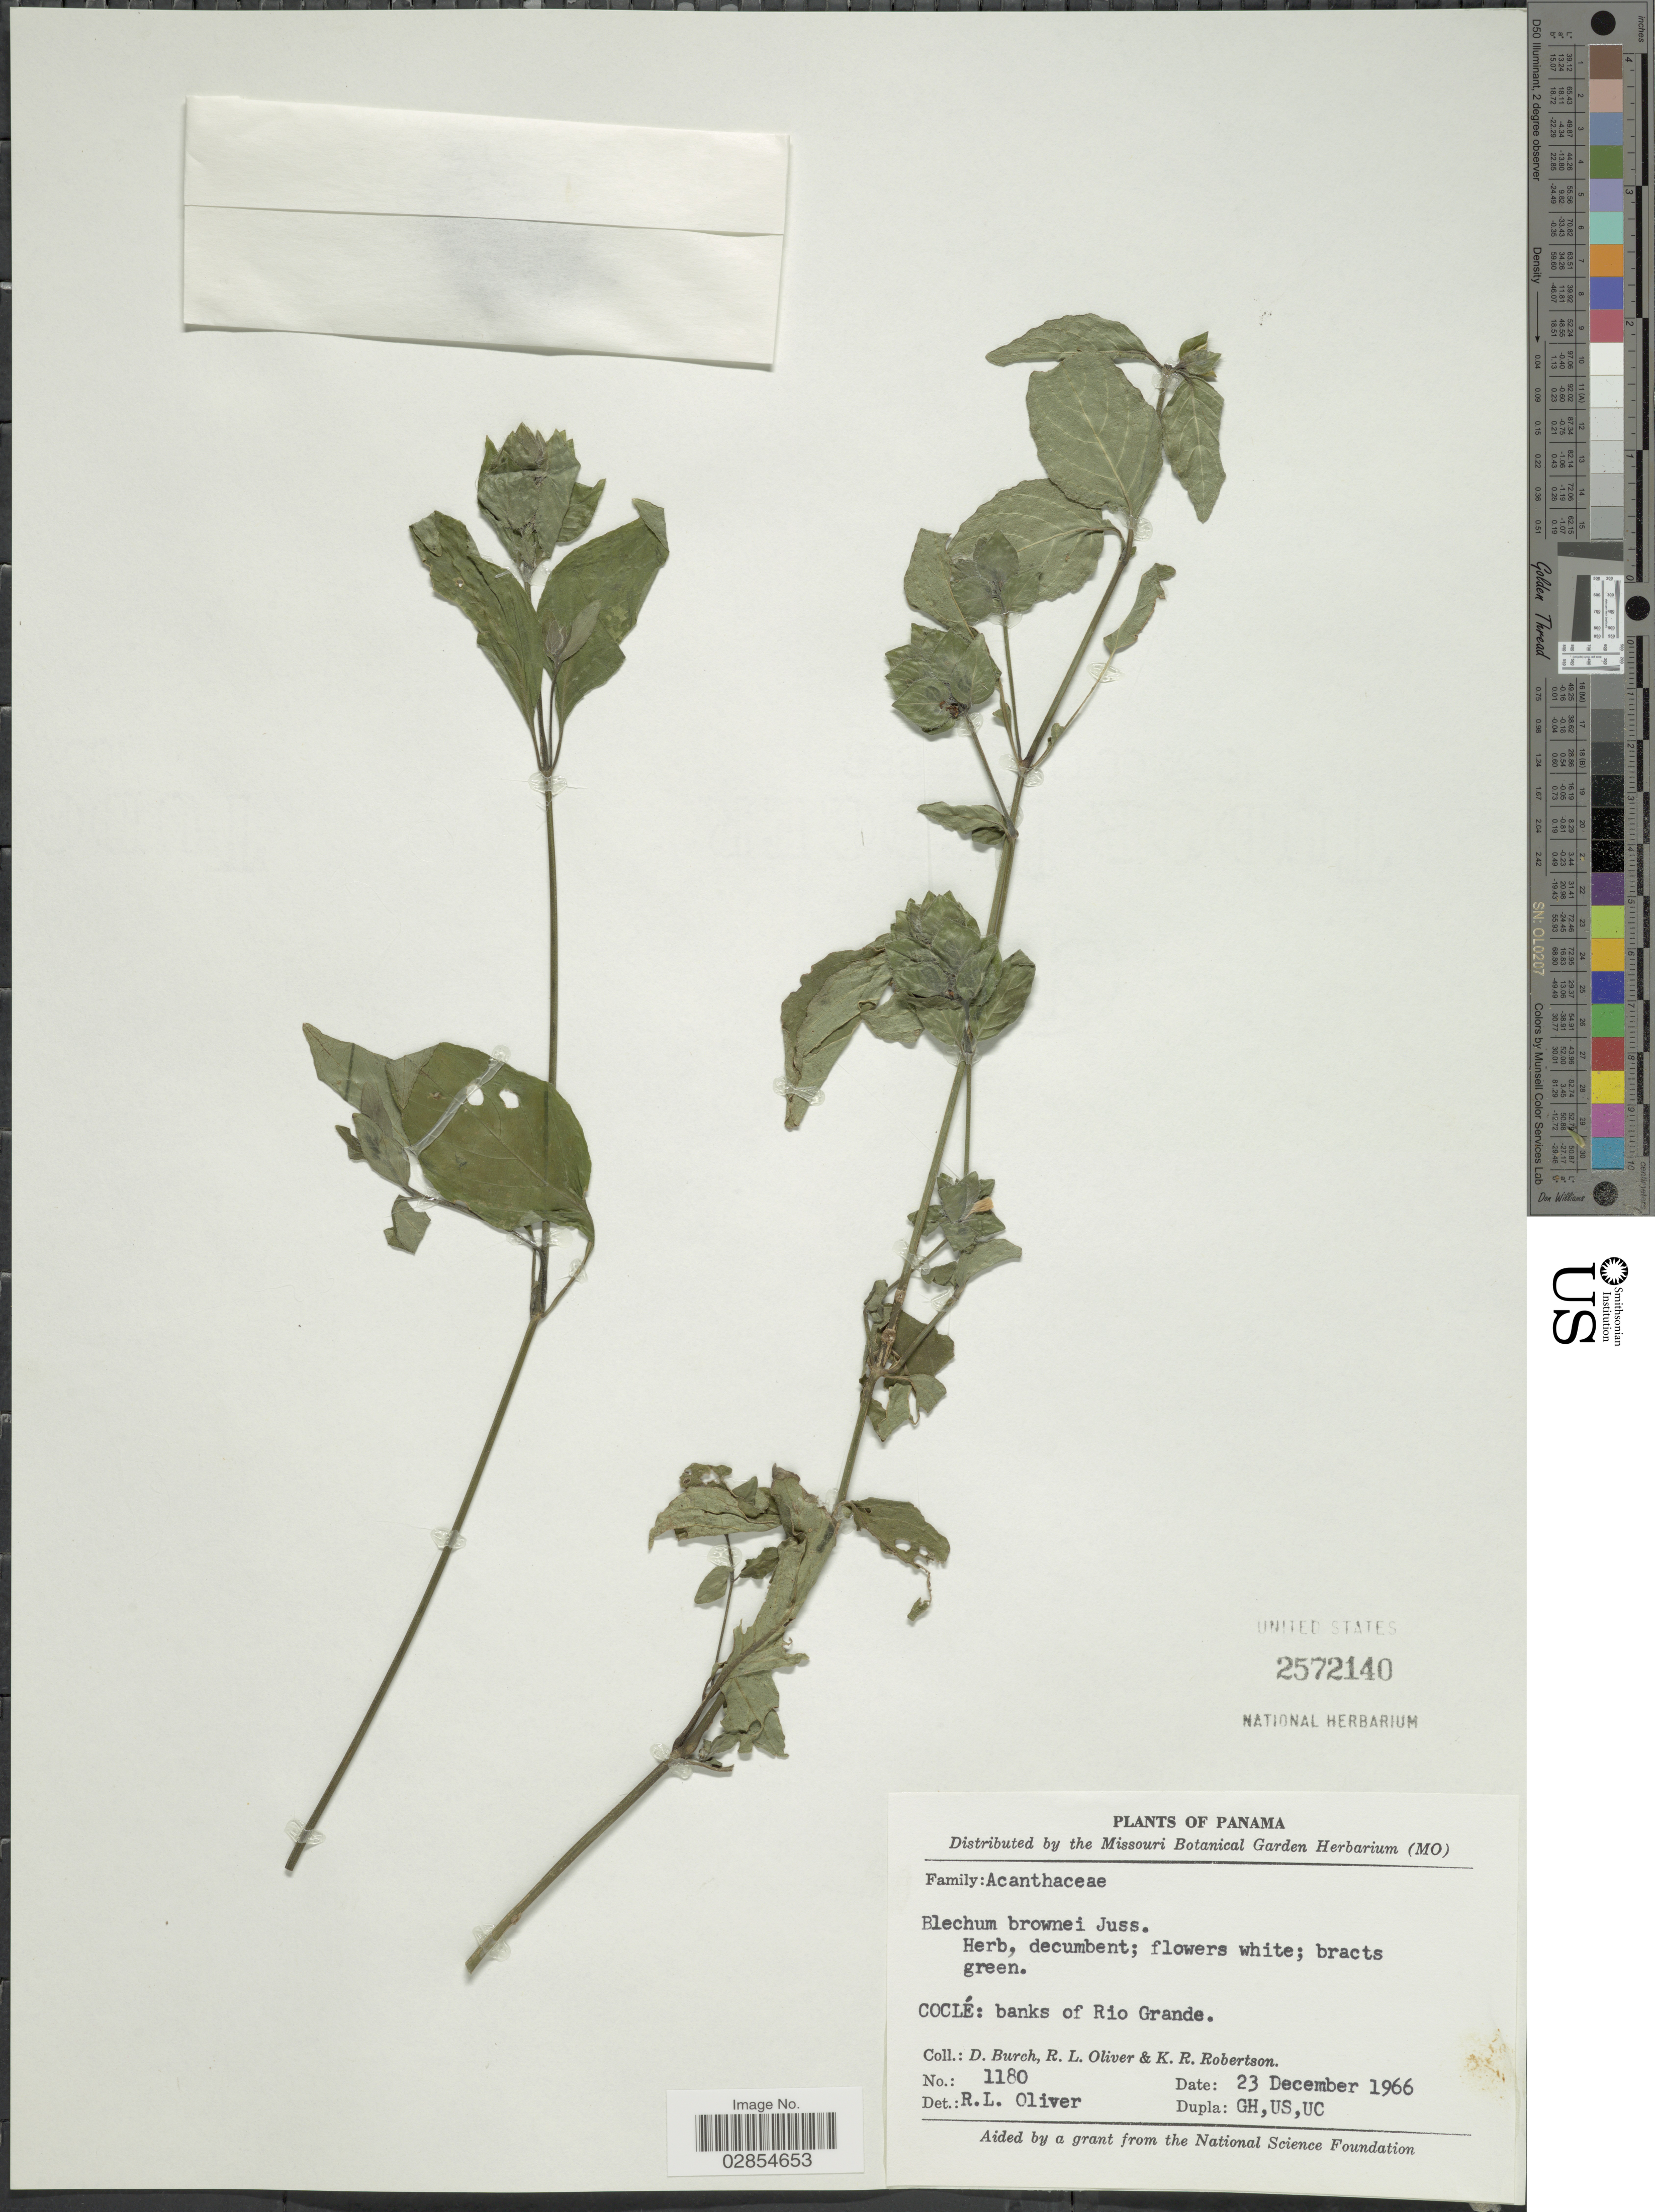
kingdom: Plantae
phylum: Tracheophyta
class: Magnoliopsida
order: Lamiales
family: Acanthaceae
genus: Blechum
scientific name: Blechum pyramidatum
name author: (Lam.) Urb.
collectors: D. Burch, R. Oliver & K. Robertson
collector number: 1180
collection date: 1966-12-23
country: Panama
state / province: Coclé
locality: Coclé: banks of Rio Grande.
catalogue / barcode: US 2572140